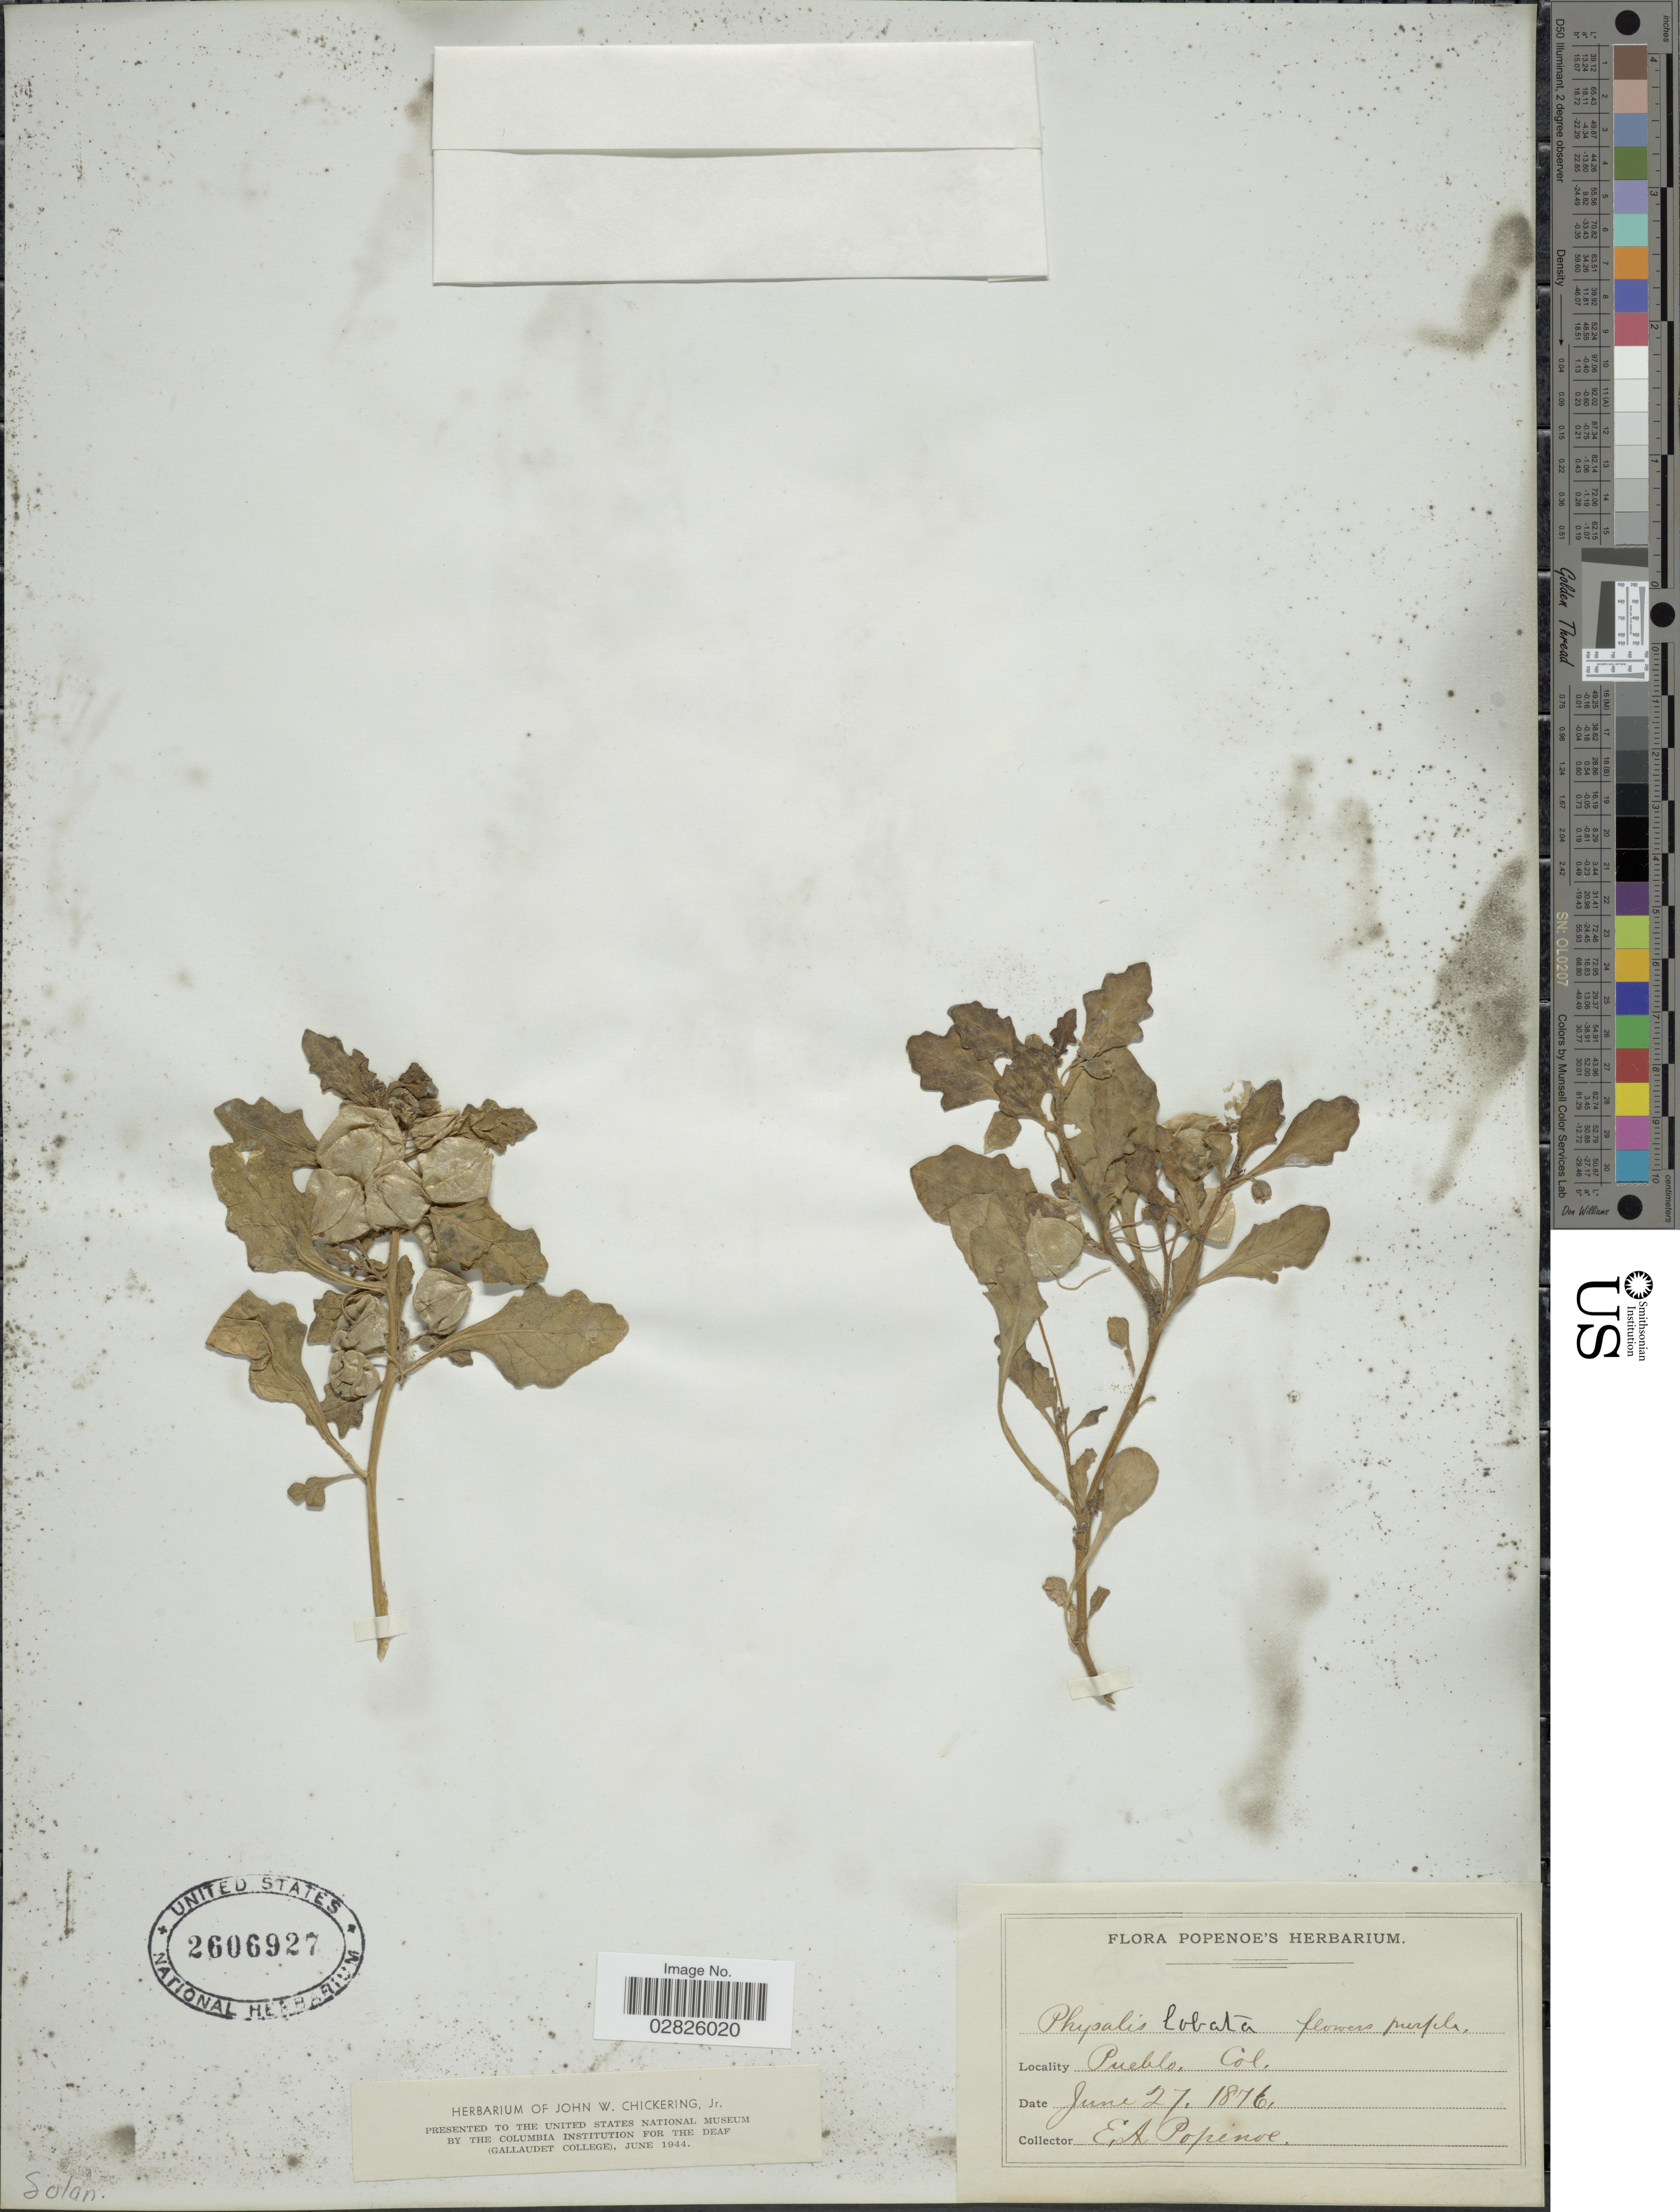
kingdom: Plantae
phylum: Tracheophyta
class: Magnoliopsida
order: Solanales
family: Solanaceae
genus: Quincula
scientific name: Quincula lobata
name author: (Torr.) Raf.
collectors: E. A. Popenoe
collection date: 1876-06-27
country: United States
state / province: Colorado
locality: Pueblo.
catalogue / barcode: US 2606927